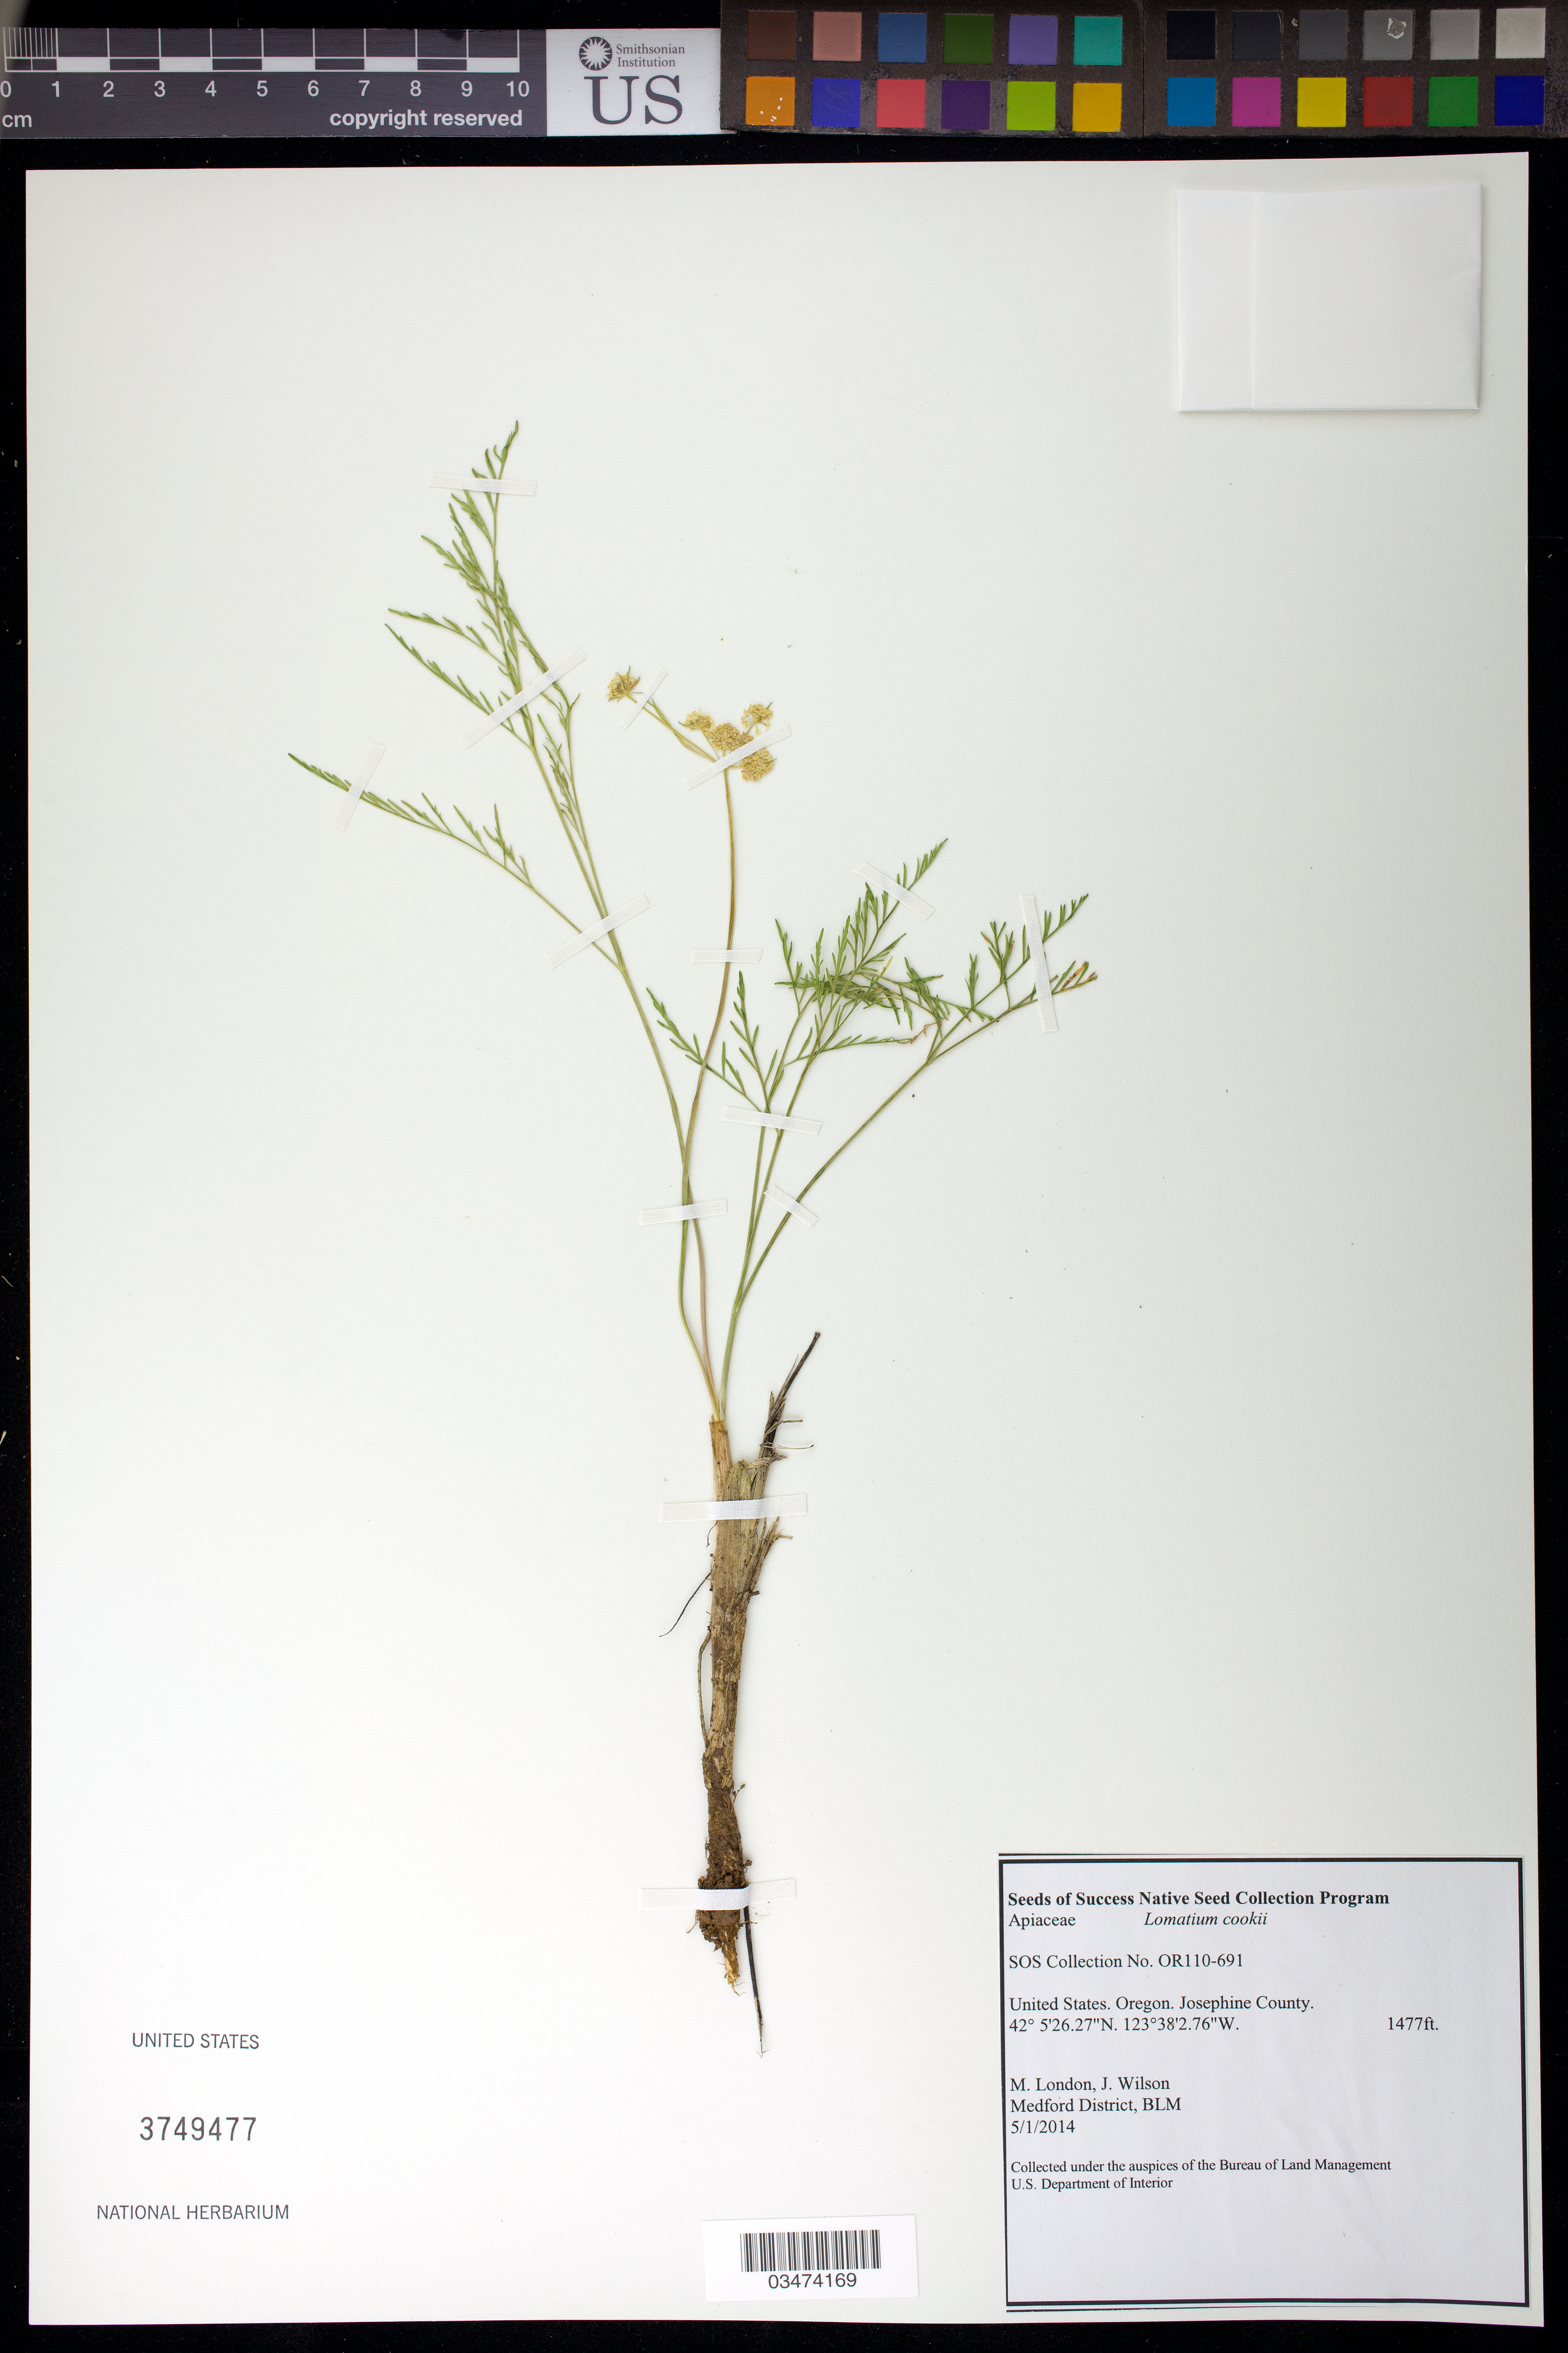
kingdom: Plantae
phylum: Tracheophyta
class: Magnoliopsida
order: Apiales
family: Apiaceae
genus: Lomatium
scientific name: Lomatium cookii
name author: Kagan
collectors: M. London & J. Wilson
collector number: OR110-691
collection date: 2014-05-01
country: United States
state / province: Oregon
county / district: Josephine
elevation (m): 450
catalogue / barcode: US 3749477